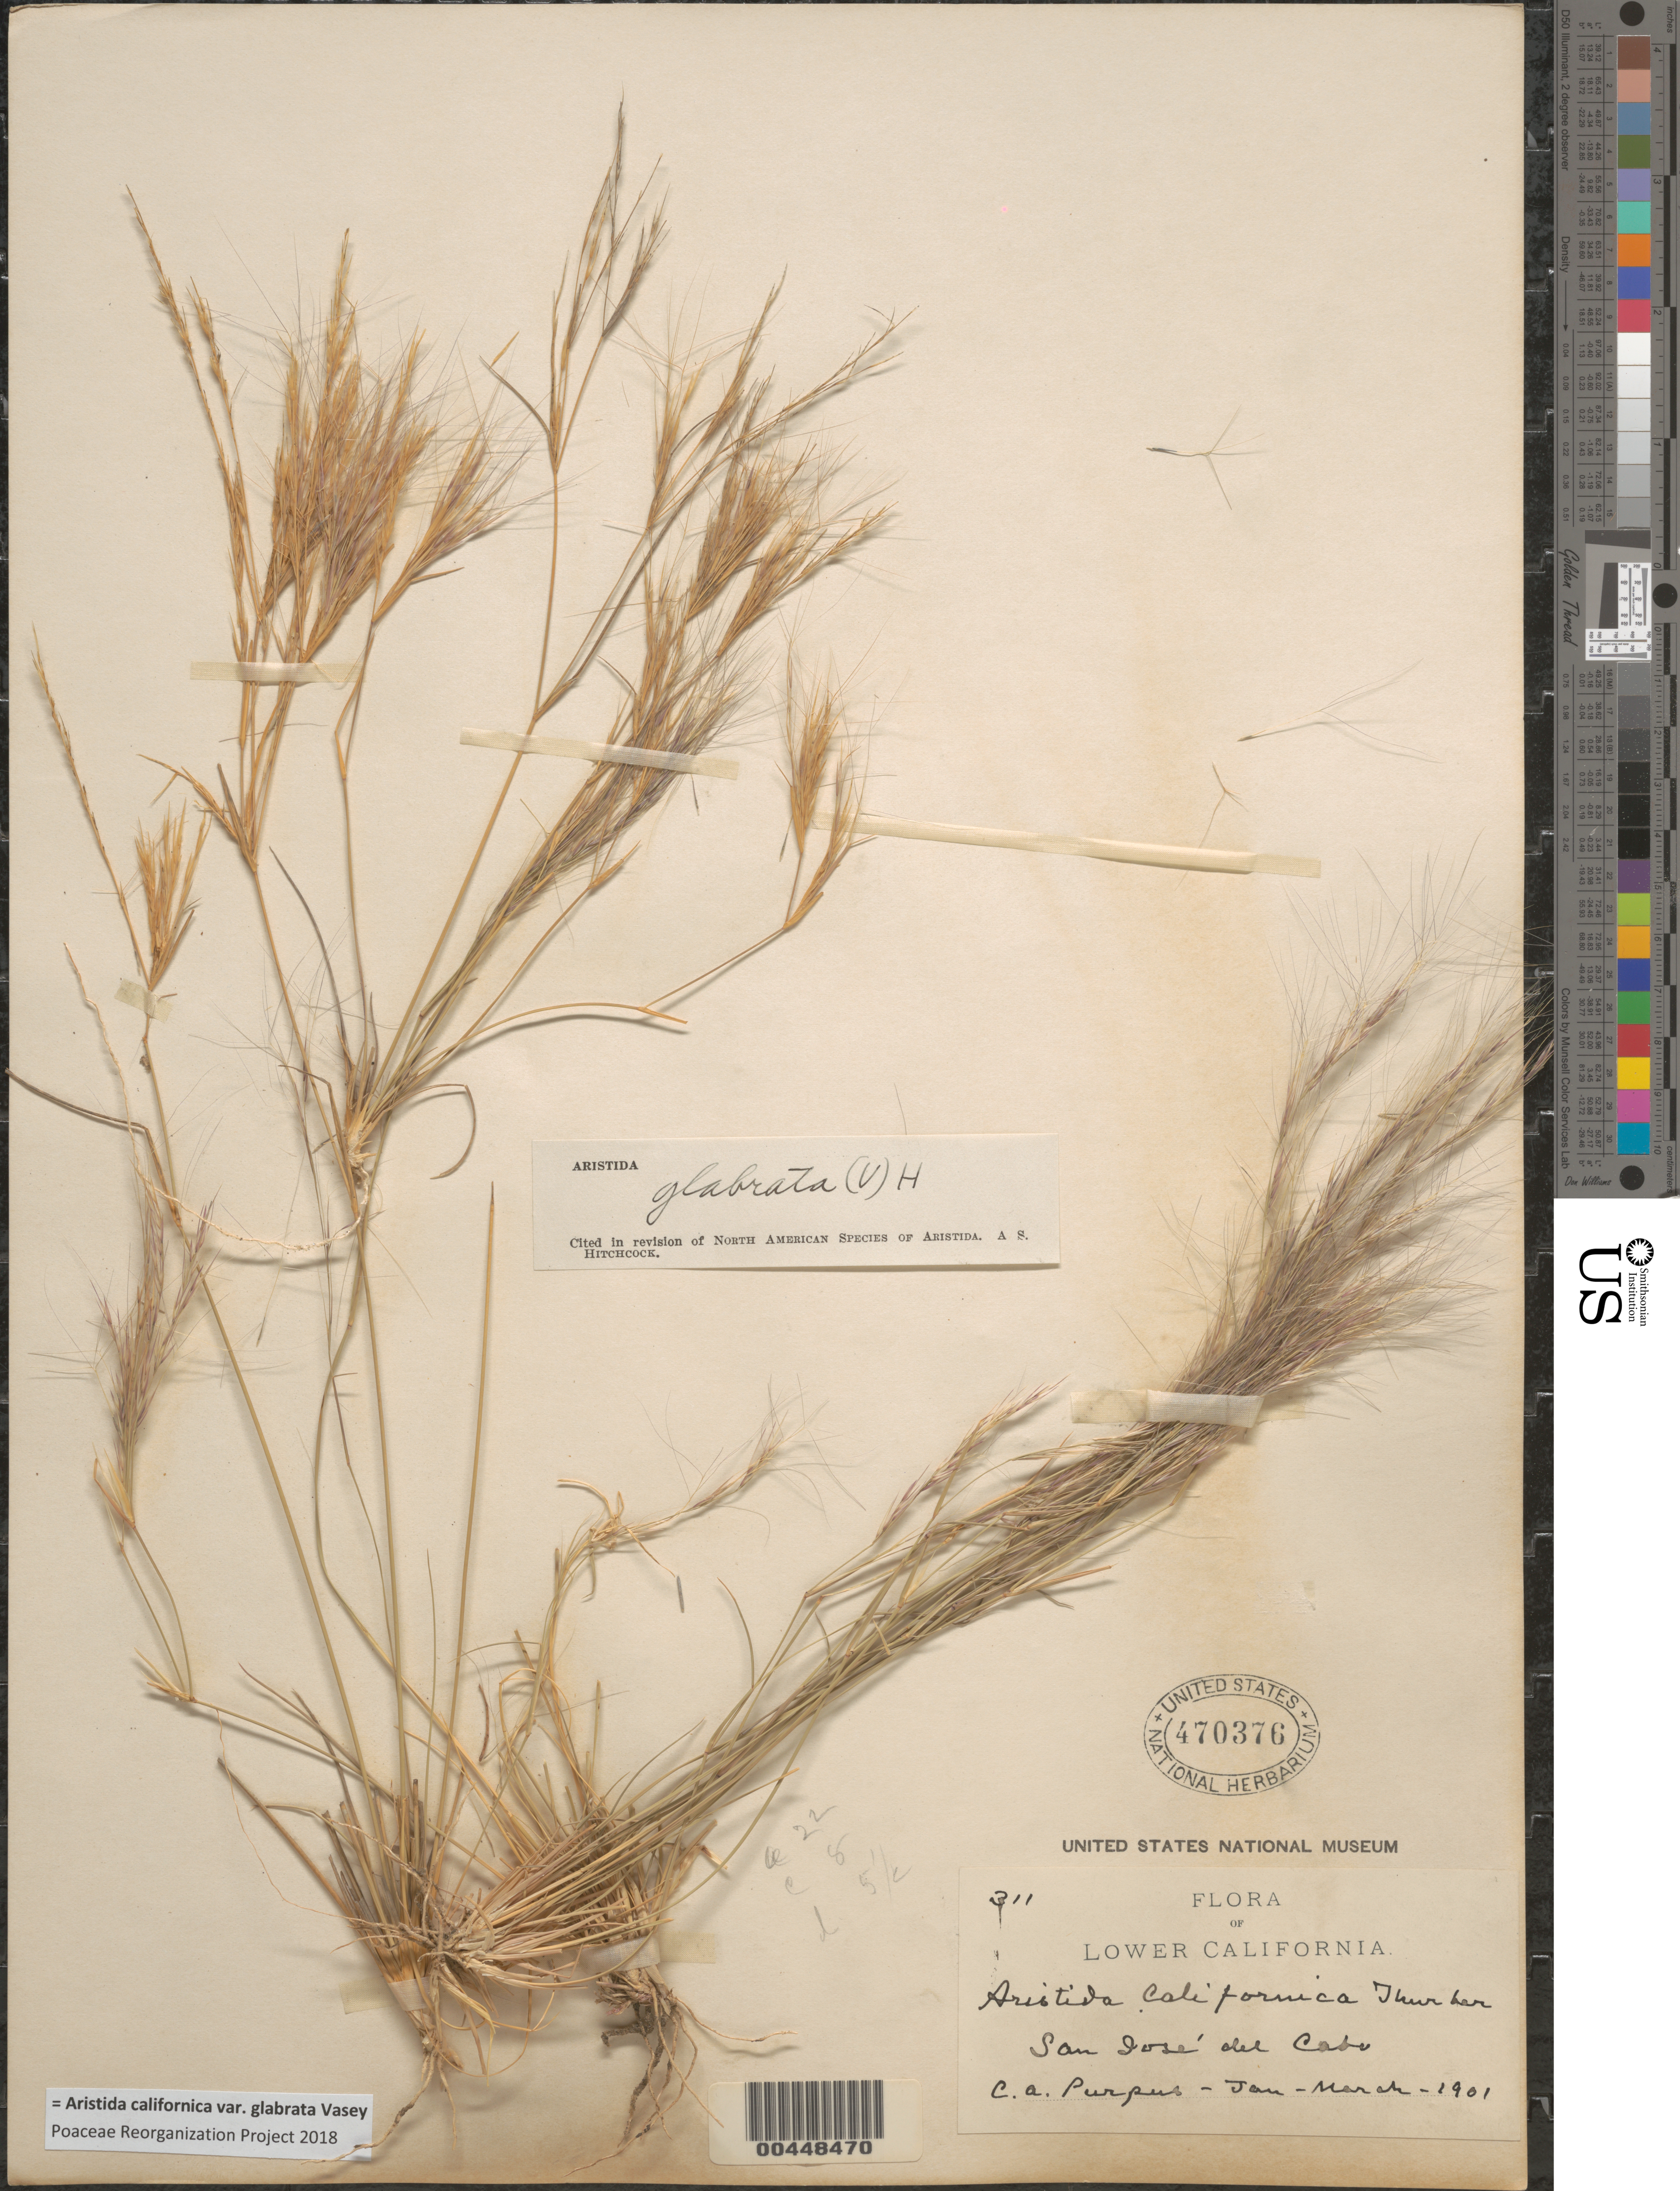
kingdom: Plantae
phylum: Tracheophyta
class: Liliopsida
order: Poales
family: Poaceae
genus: Aristida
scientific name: Aristida californica var. glabrata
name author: Vasey in Brandegee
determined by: Poaceae Reorganization Project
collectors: C. A. Purpus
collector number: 311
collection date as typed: Jan 1901 to Mar 1901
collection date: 1901-01/1901-03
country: Mexico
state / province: Baja California Sur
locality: San José del Cabo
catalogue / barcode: US 470376